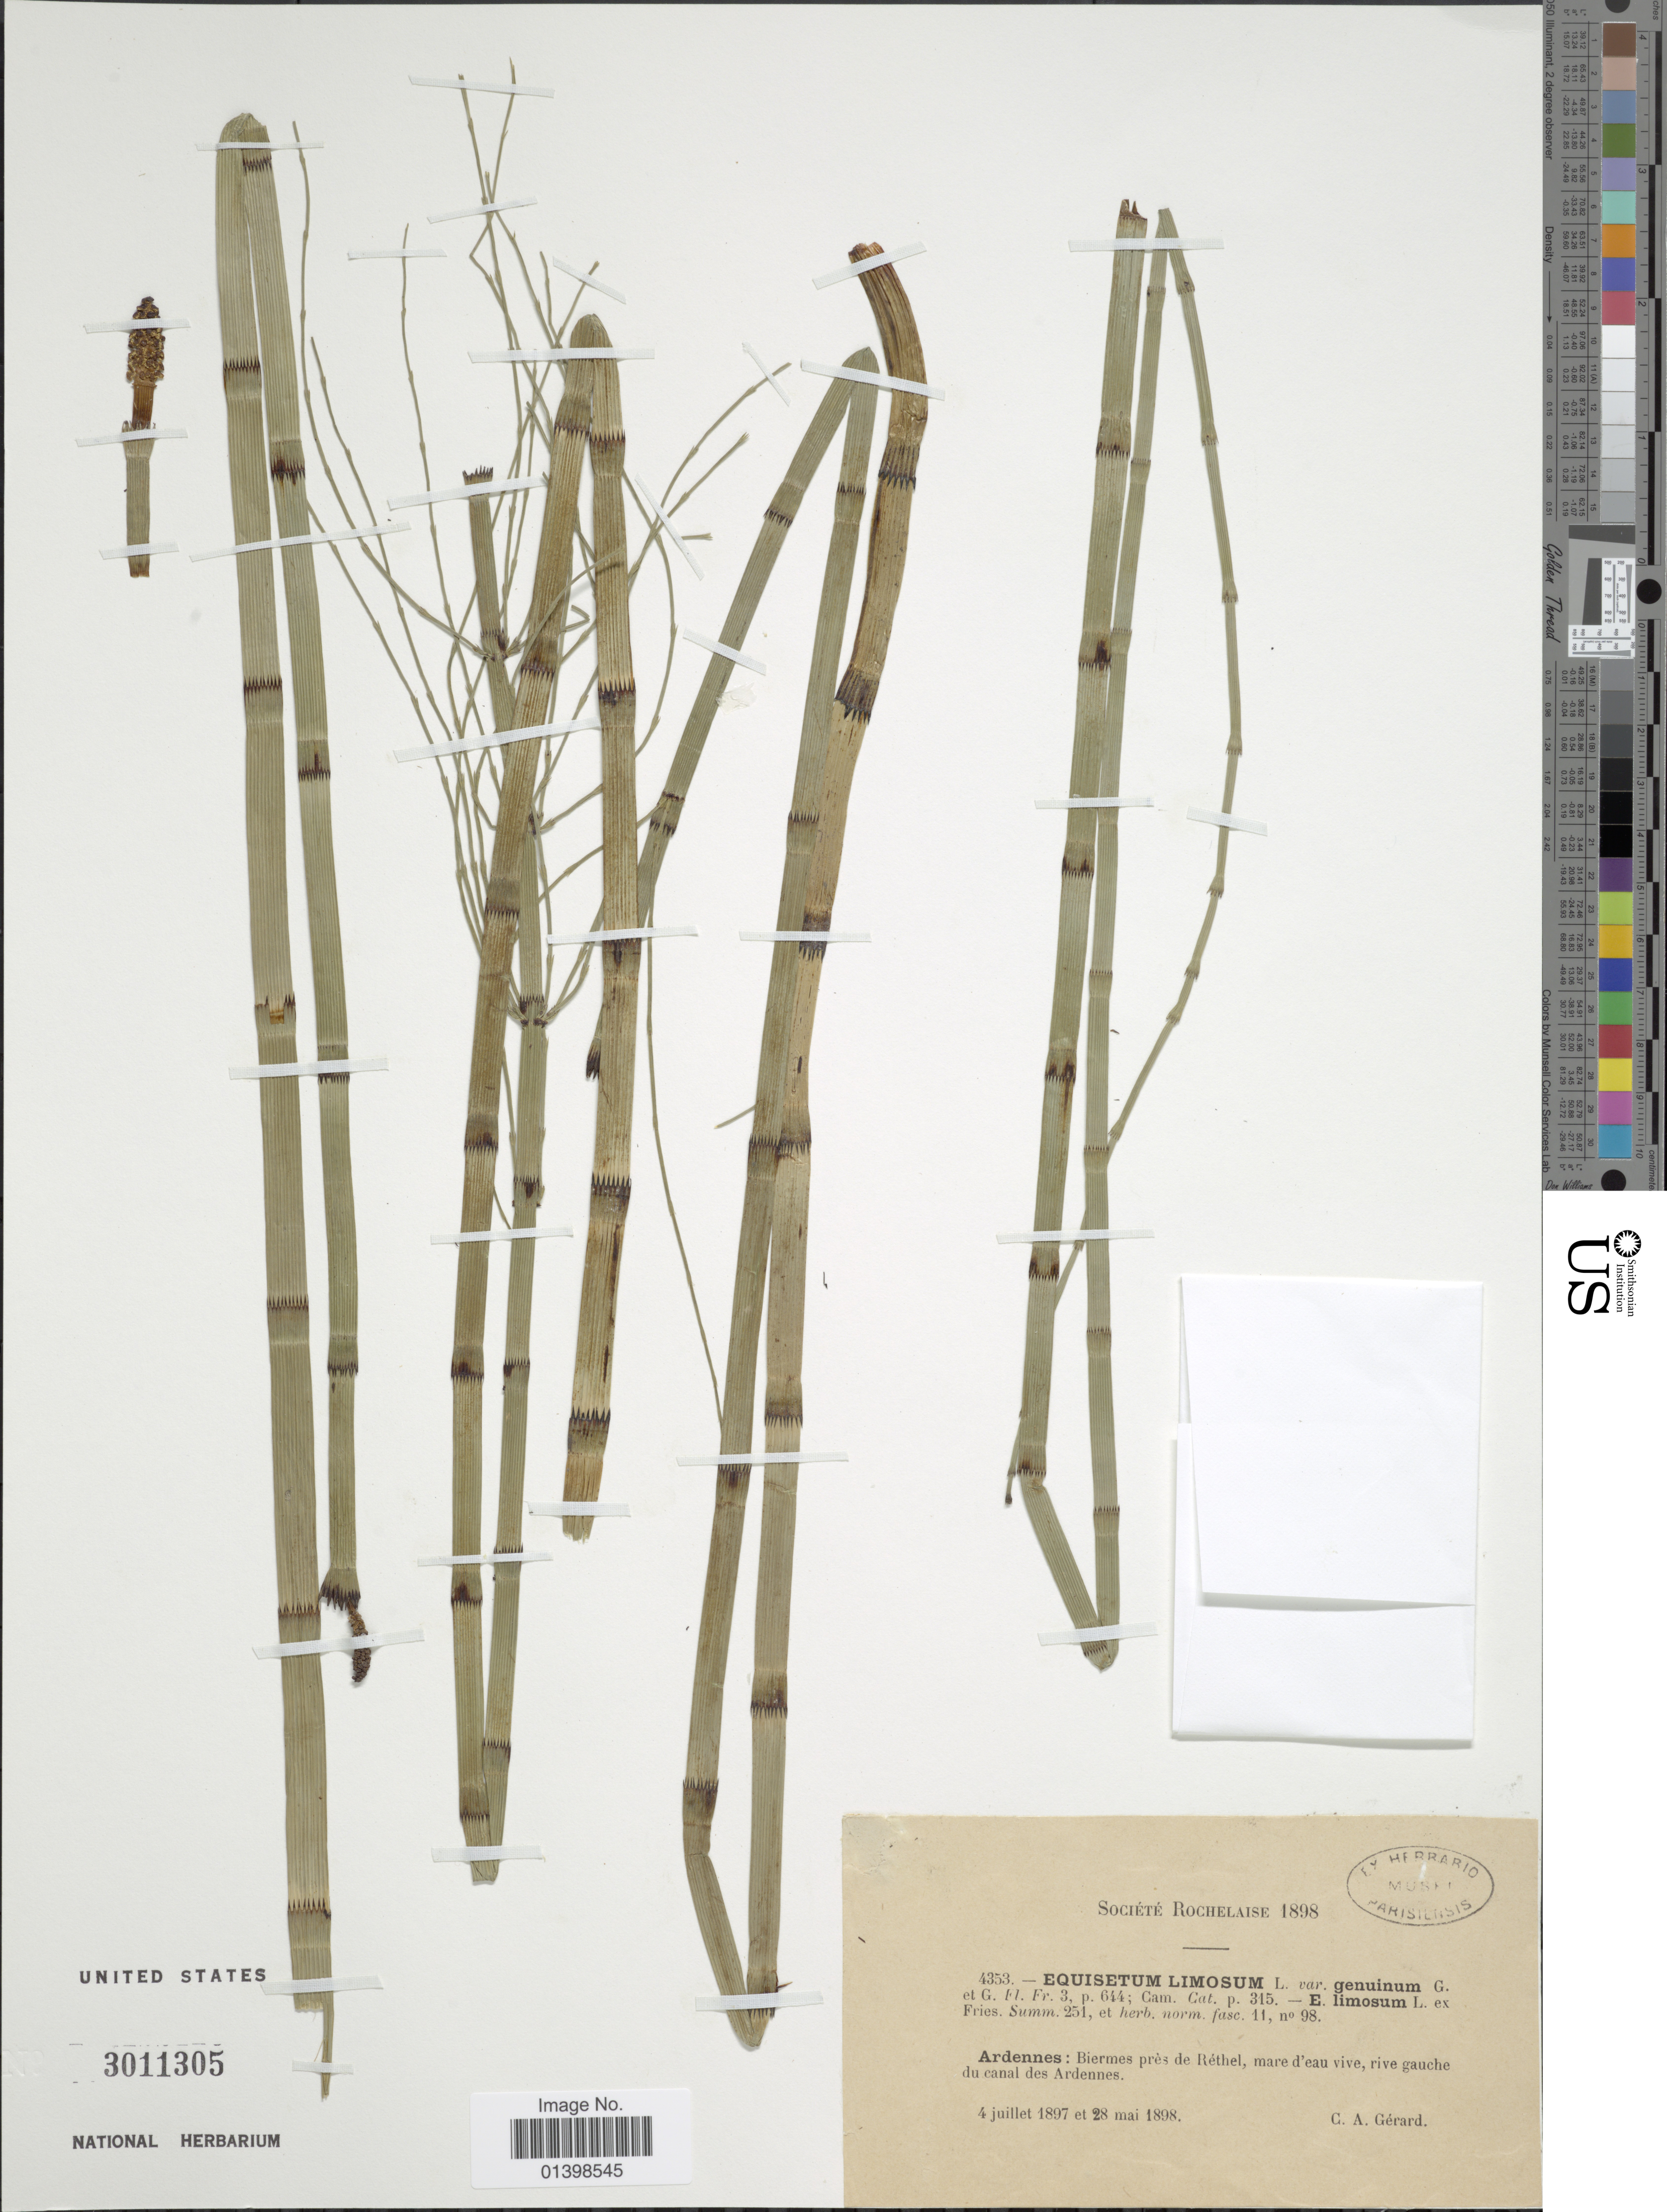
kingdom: Plantae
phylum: Tracheophyta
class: Polypodiopsida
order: Equisetales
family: Equisetaceae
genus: Equisetum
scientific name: Equisetum fluviatile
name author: L.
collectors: C. Gerard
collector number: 4353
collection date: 1897-07-04/1898-05-28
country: Belgium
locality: Ardennes: Biermes près de Réthel, mare d'eau vive, rive gauche du canal des Ardennes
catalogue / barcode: US 3011305